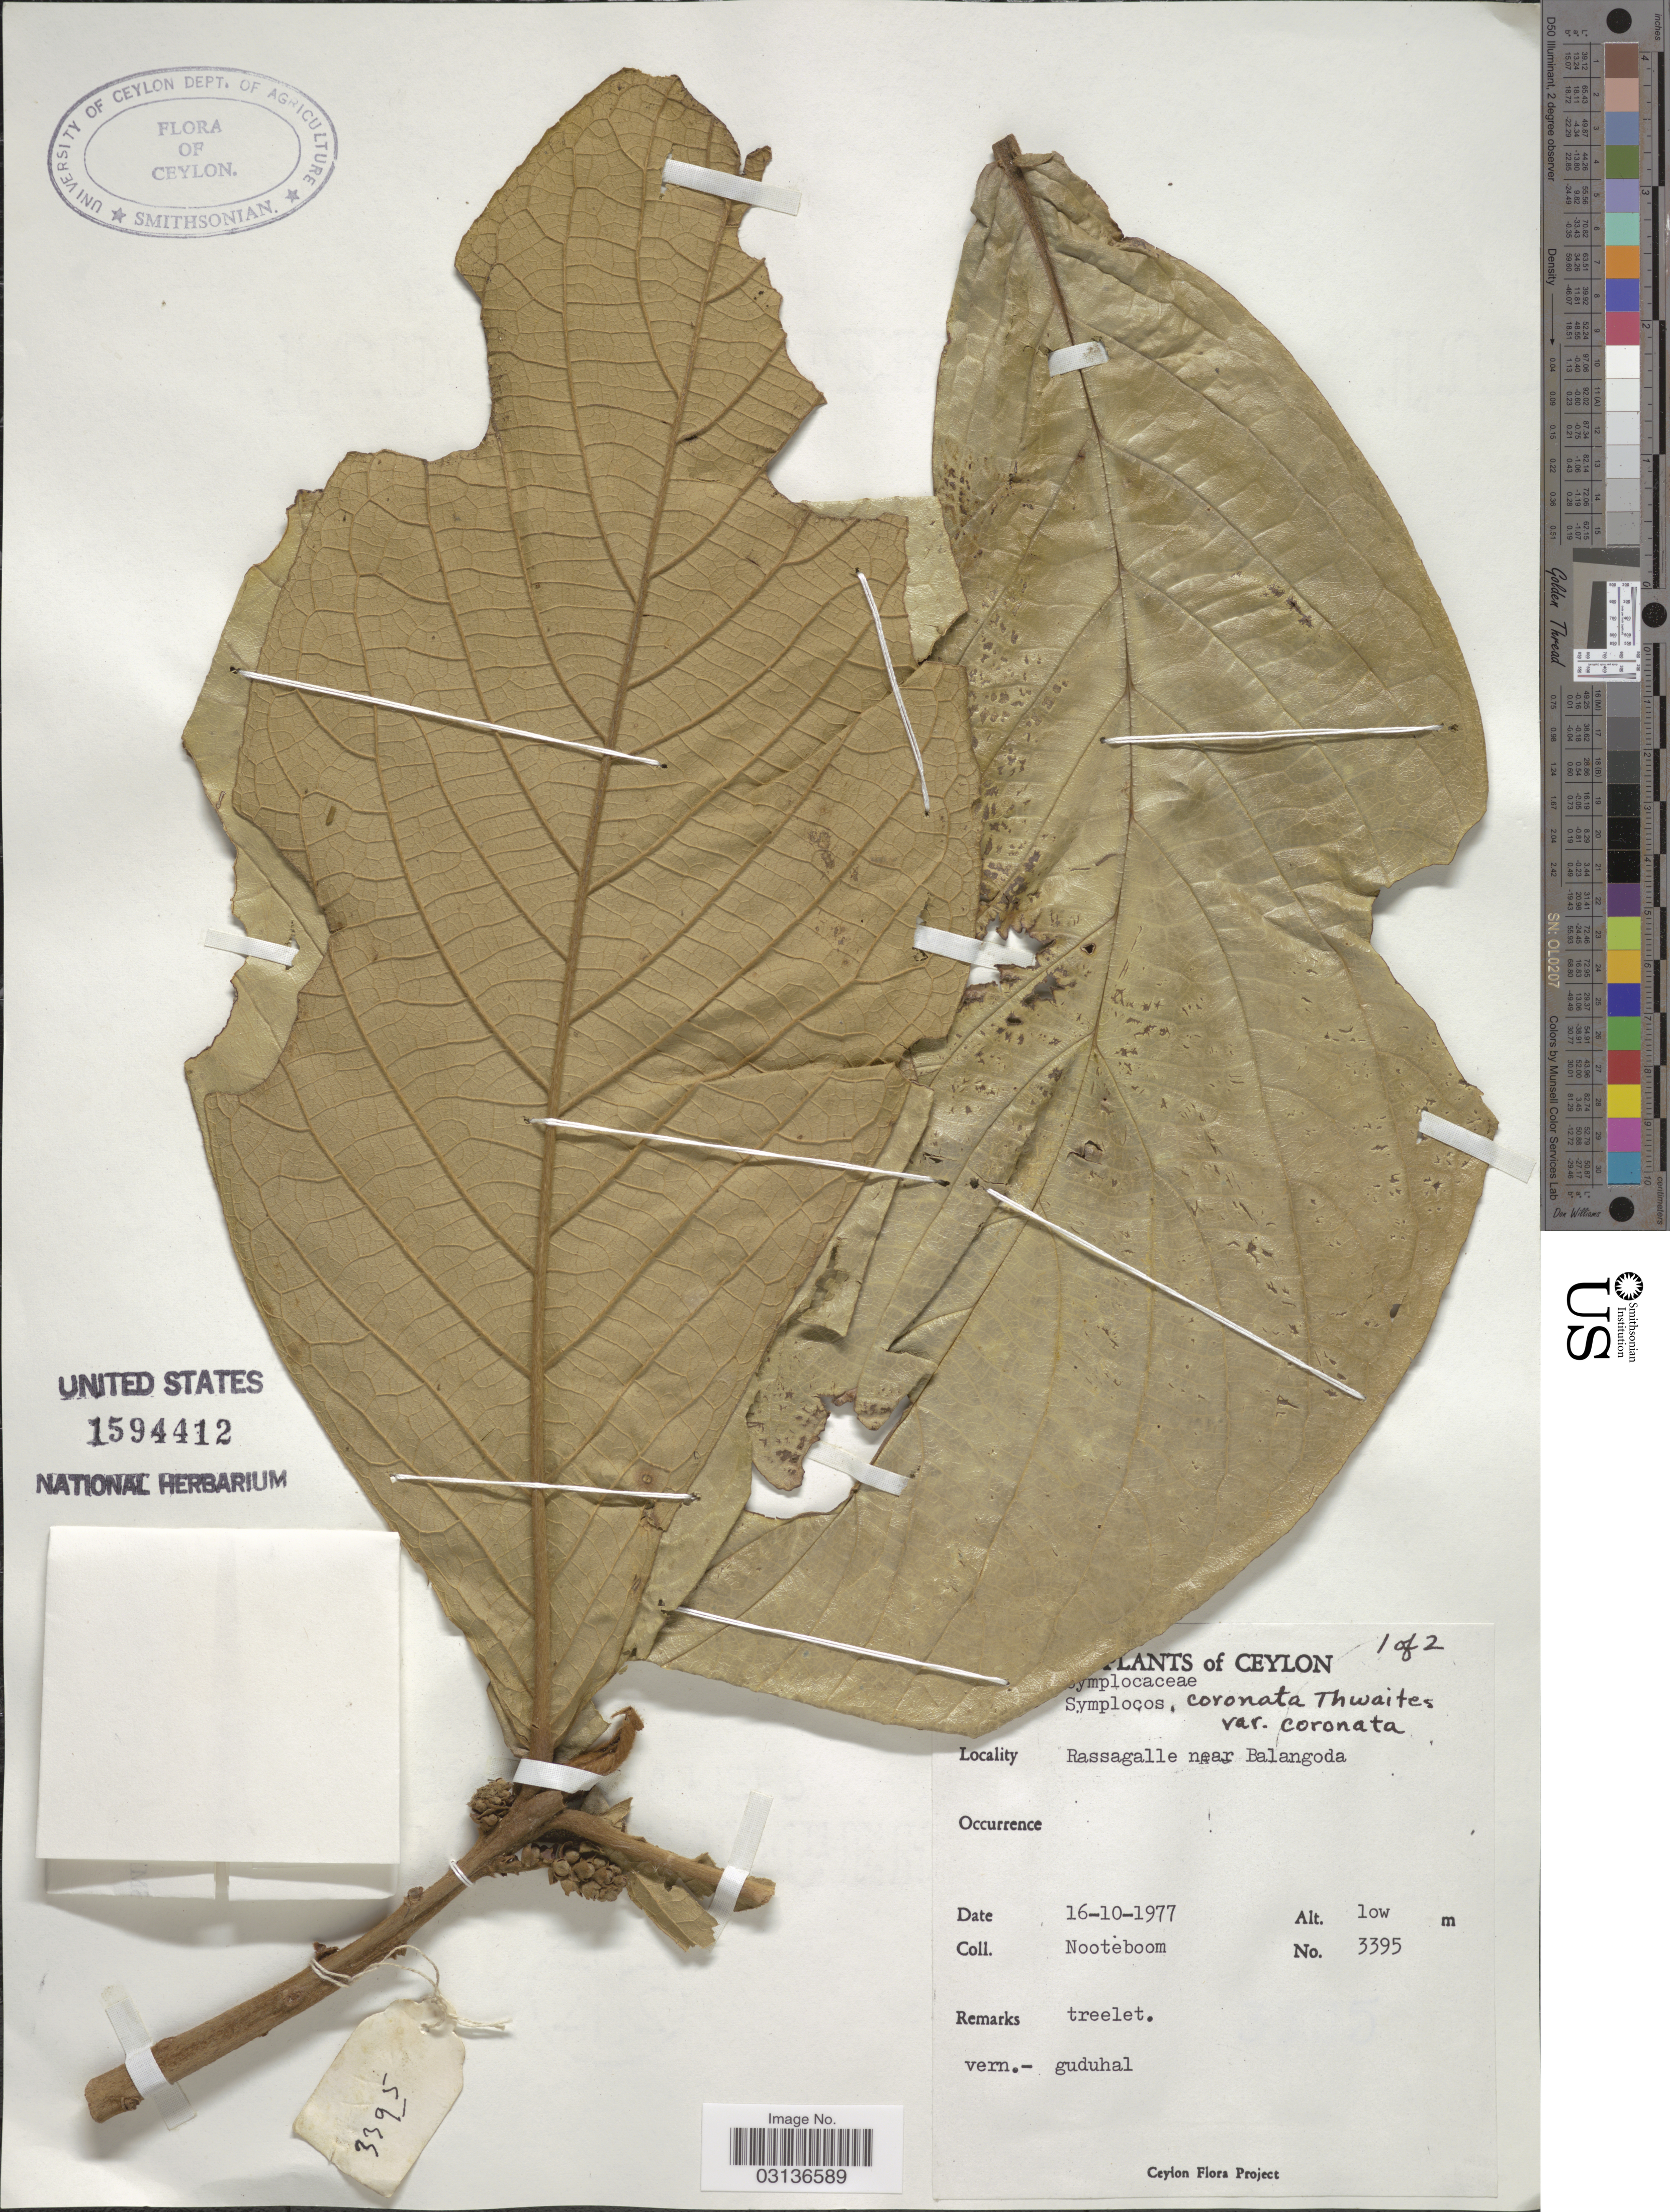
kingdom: Plantae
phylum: Tracheophyta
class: Magnoliopsida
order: Ericales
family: Symplocaceae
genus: Symplocos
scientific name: Symplocos coronata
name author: Thwaites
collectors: Nooteboom, --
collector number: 3395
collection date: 1977-10-16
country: Sri Lanka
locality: Ceylon. Rassagalle near Balangoda.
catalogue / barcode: US 1594412